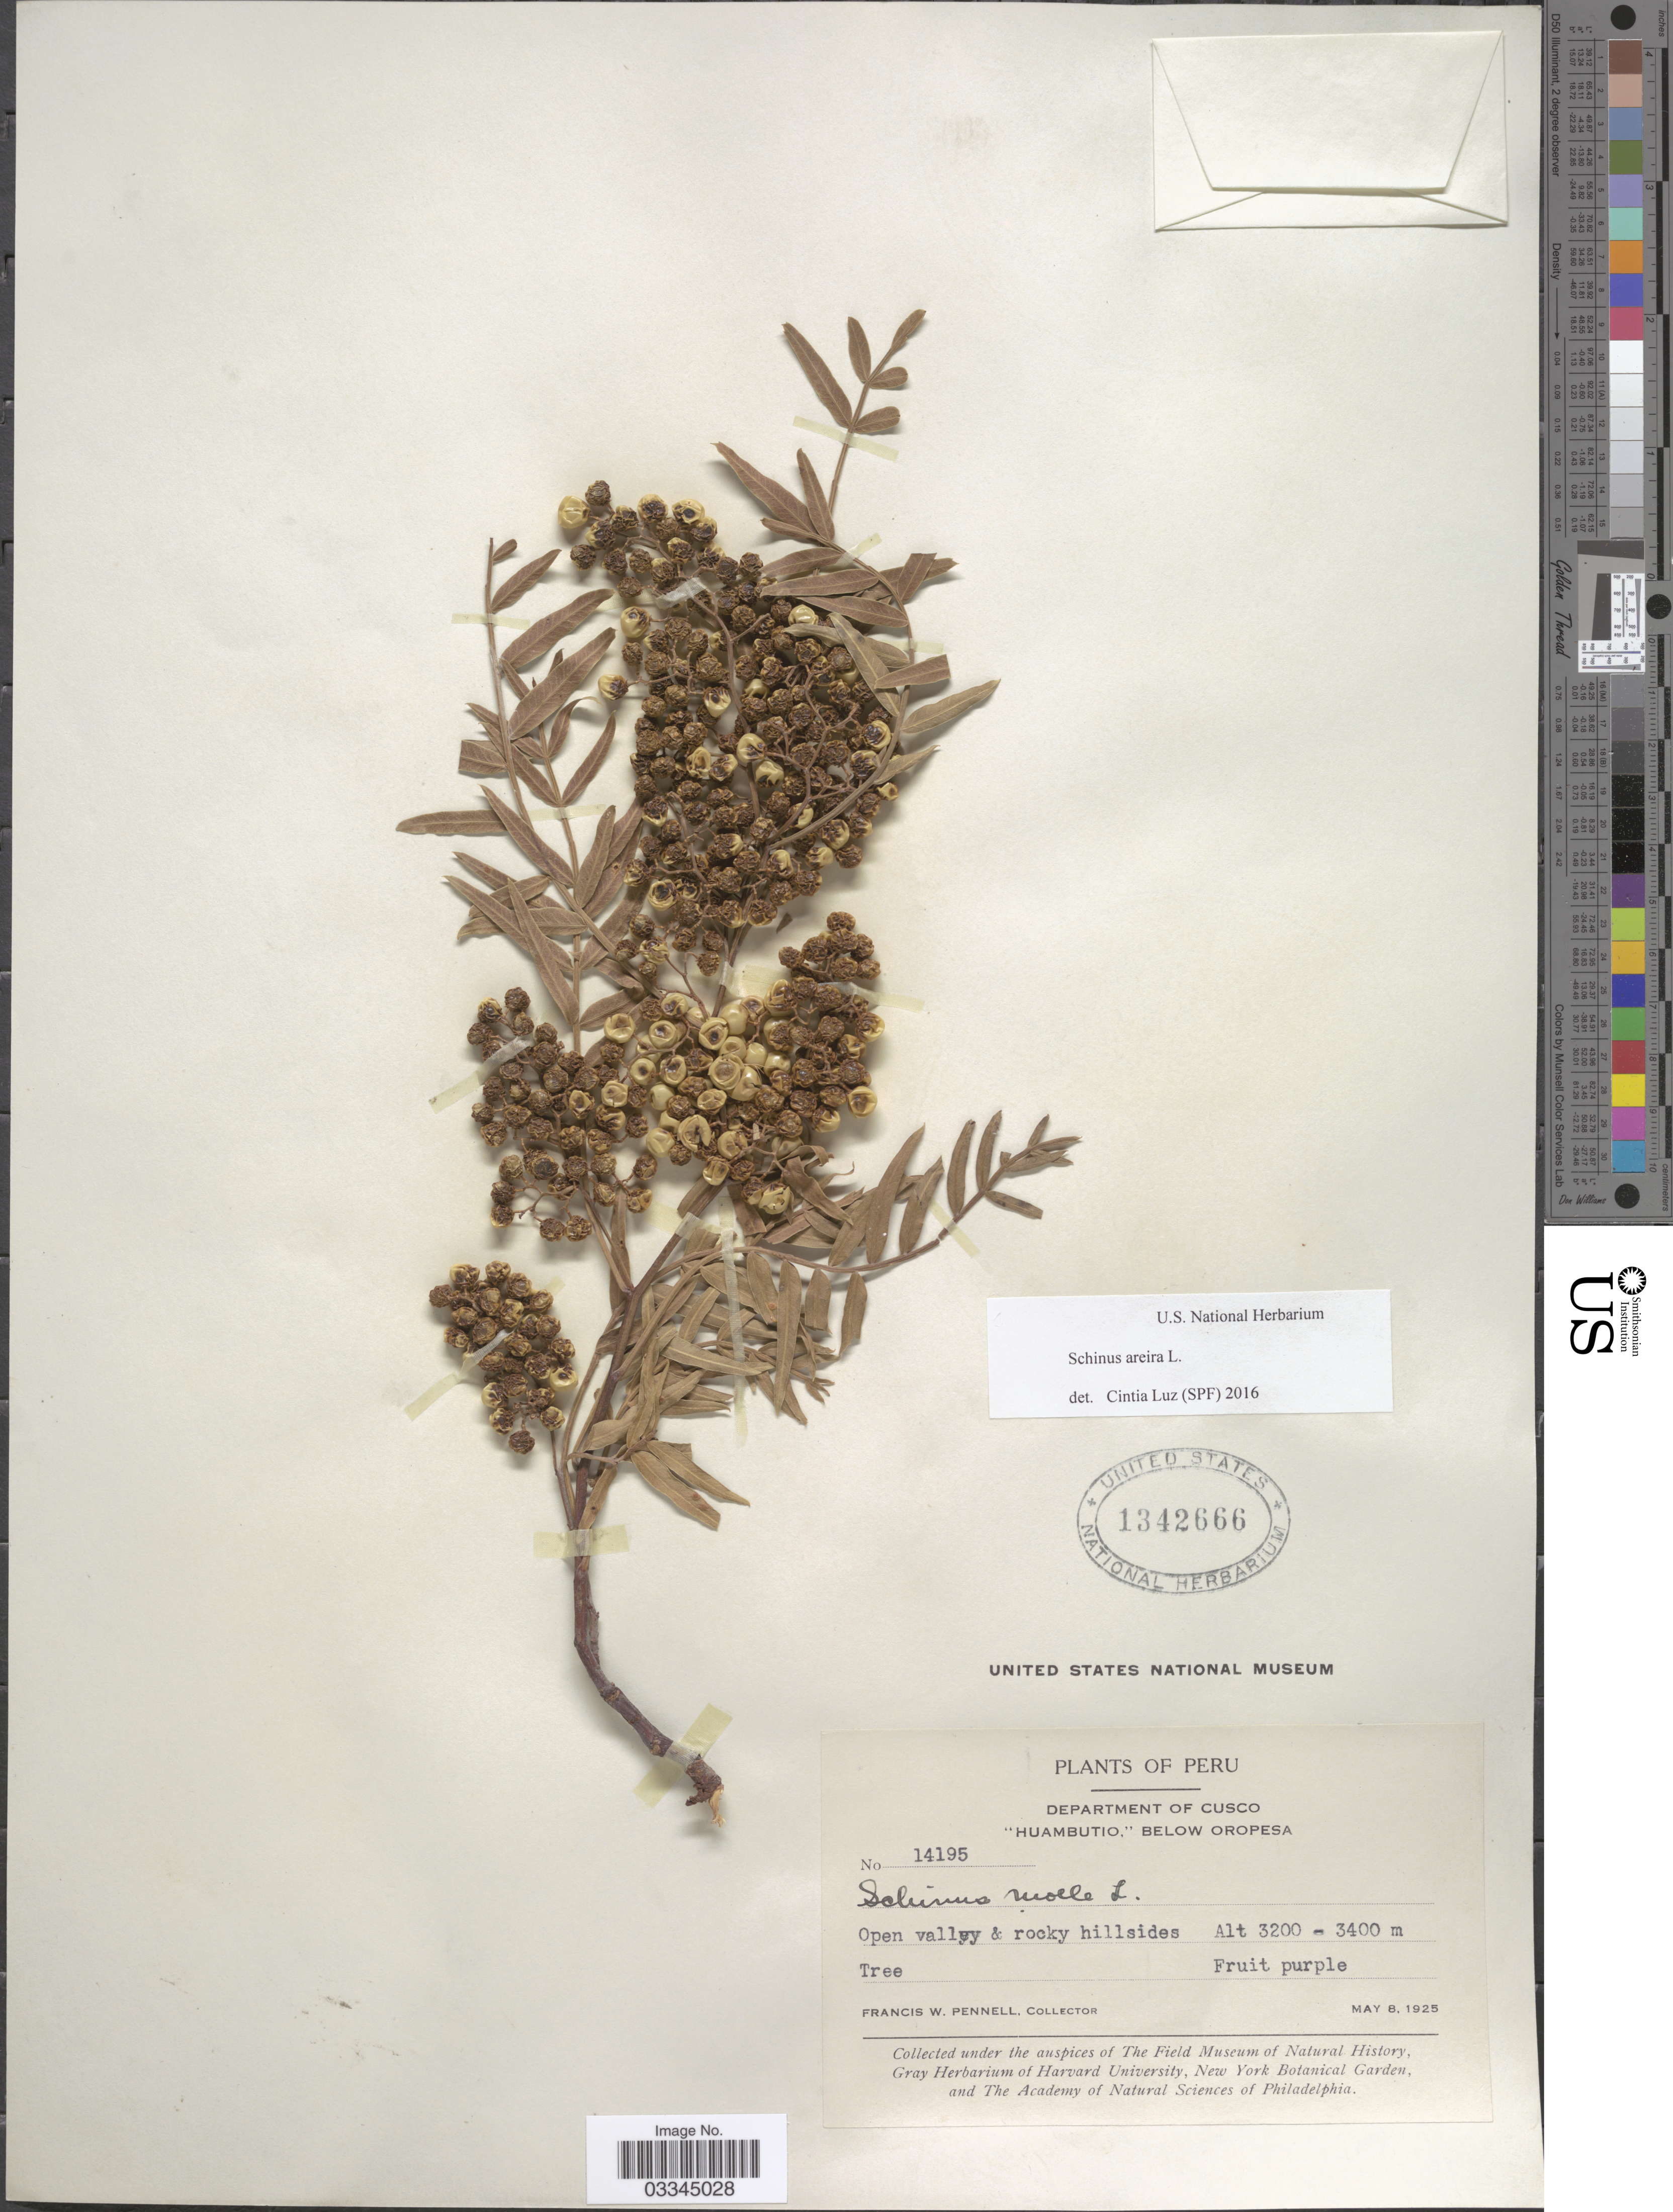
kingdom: Plantae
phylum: Tracheophyta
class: Magnoliopsida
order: Sapindales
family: Anacardiaceae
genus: Schinus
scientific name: Schinus areira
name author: L.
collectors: F. W. Pennell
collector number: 14195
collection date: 1925-05-08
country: Peru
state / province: Cusco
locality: Department of Cusco. "Huambutio," below Oropesa.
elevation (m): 3200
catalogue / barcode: US 1342666